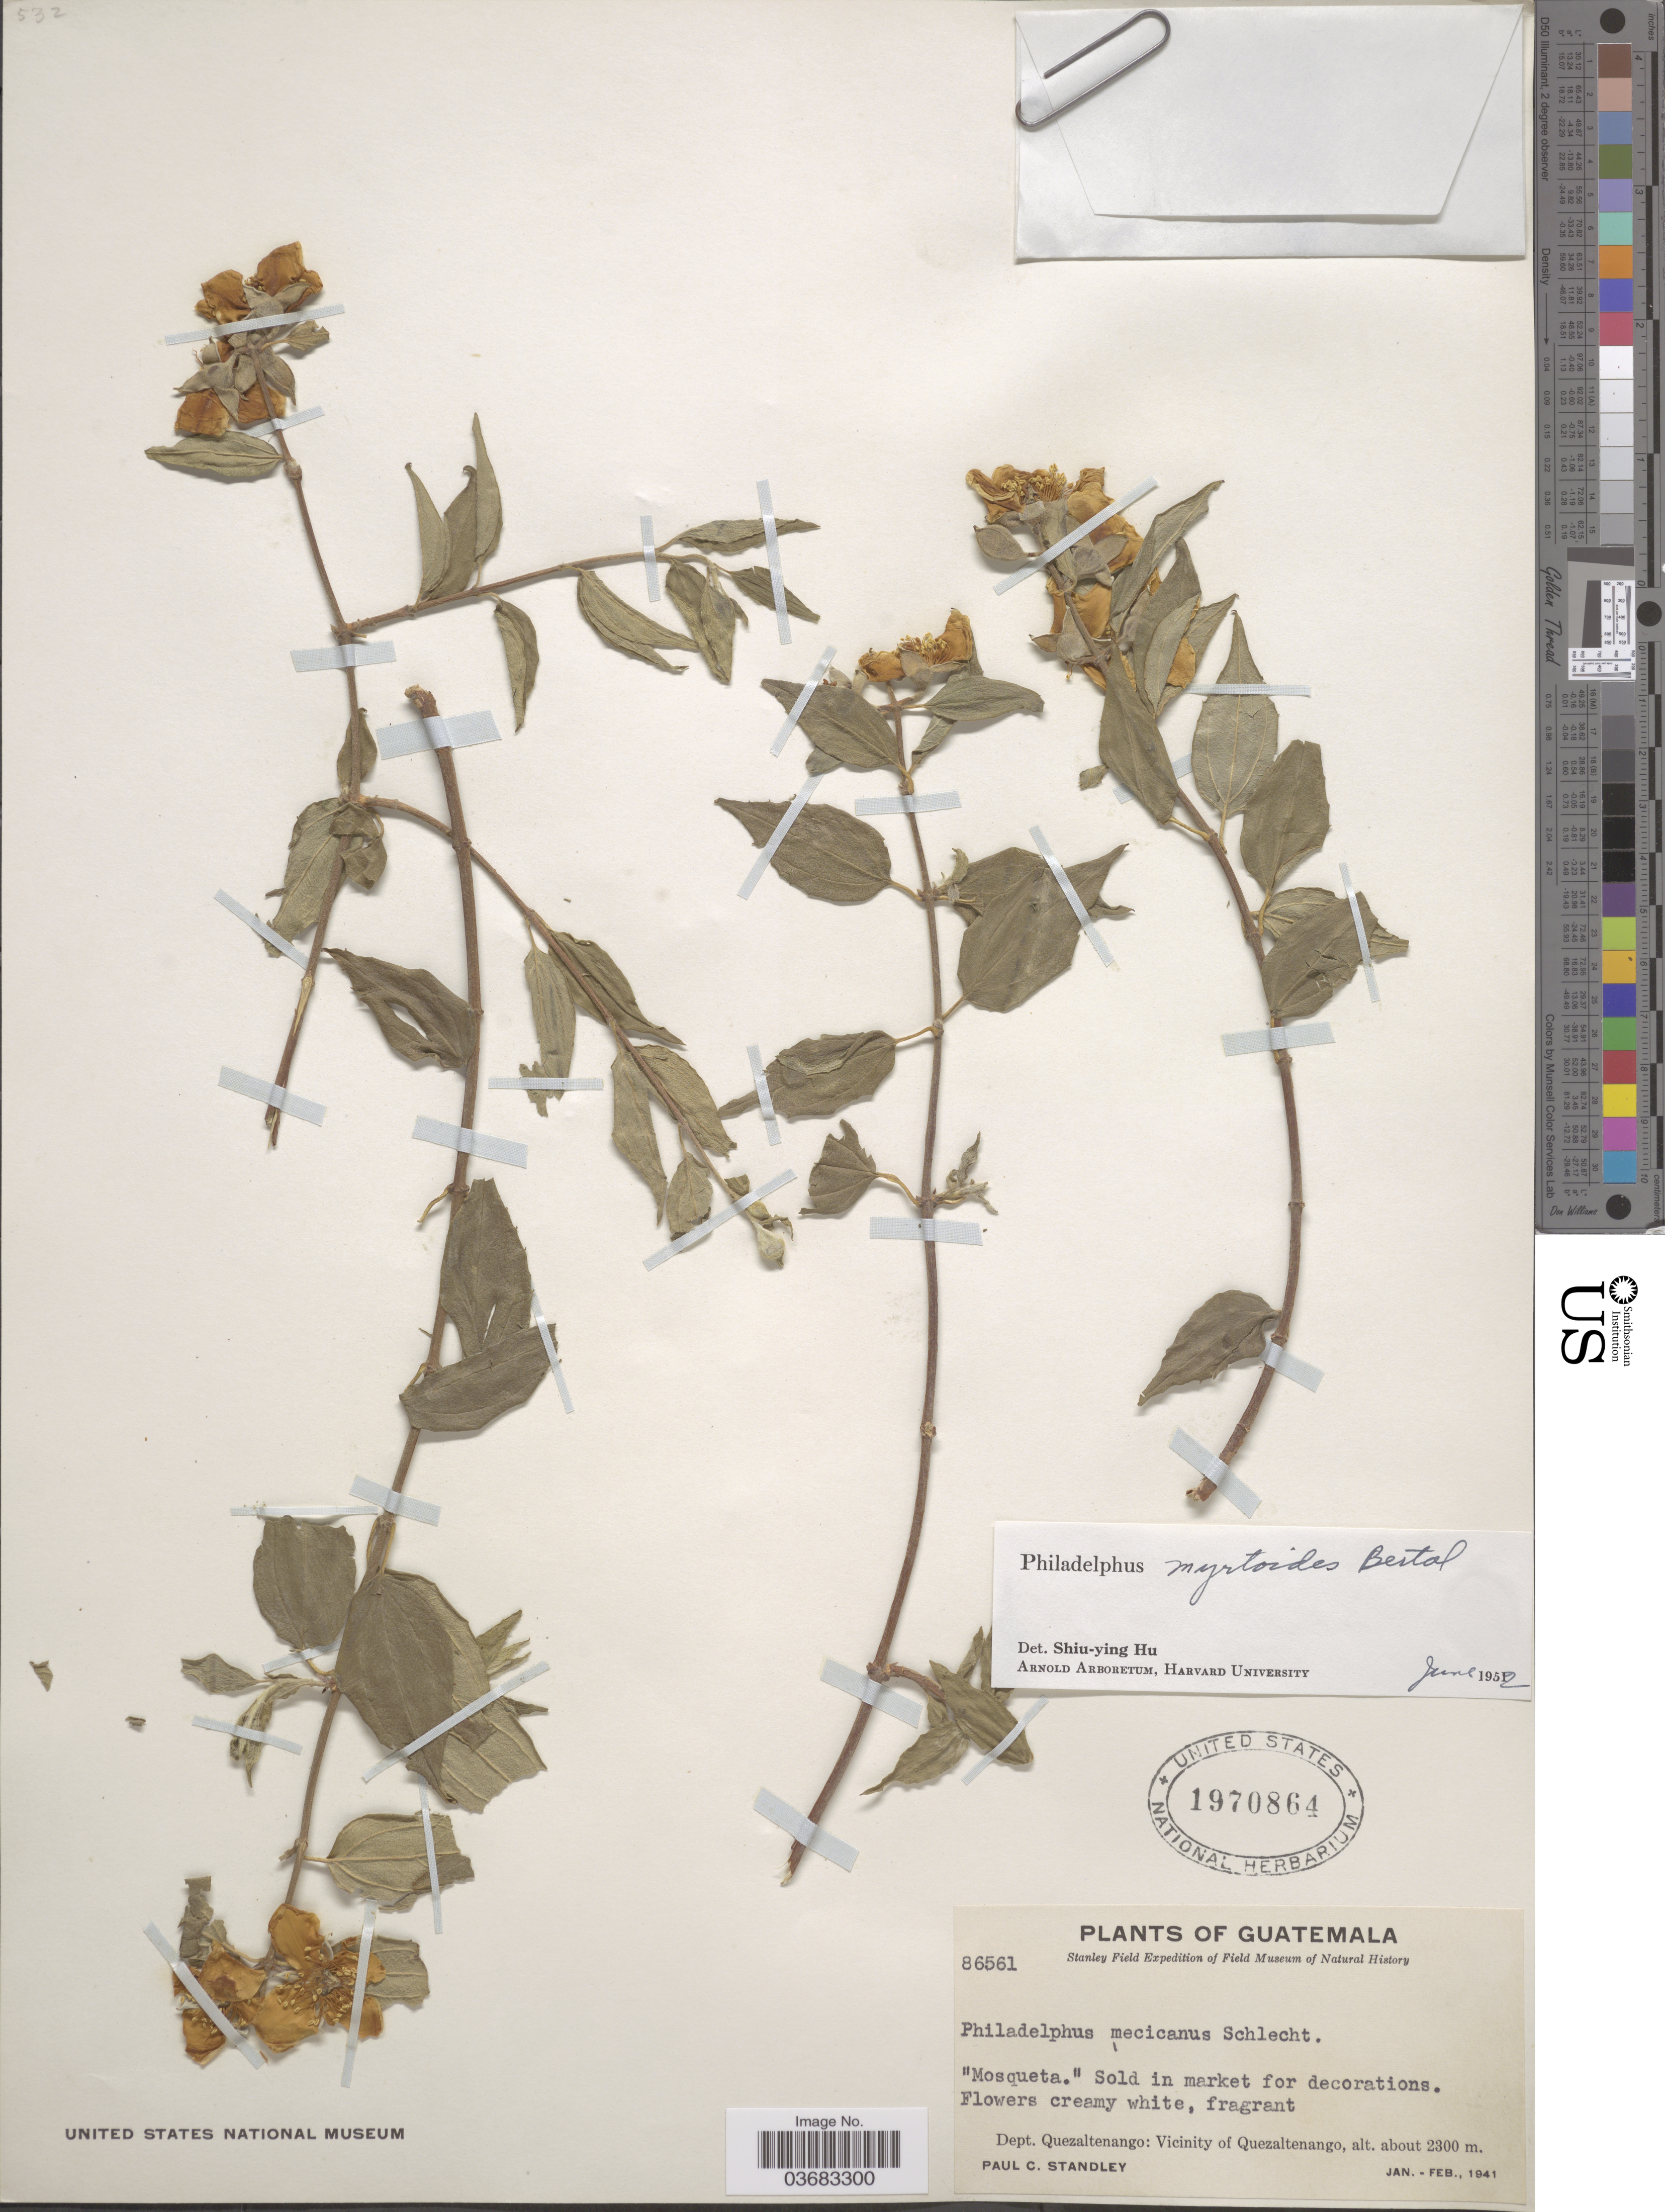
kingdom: Plantae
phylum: Tracheophyta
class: Magnoliopsida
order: Cornales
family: Hydrangeaceae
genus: Philadelphus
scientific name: Philadelphus myrtoides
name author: Bertol.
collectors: P. C. Standley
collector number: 86561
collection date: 1941-01/1941-02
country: Guatemala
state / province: Quetzaltenango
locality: Stanley Field Expedition. Dept. Quezaltenango: Vicinity of Quezaltenango.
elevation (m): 2300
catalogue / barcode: US 1970864